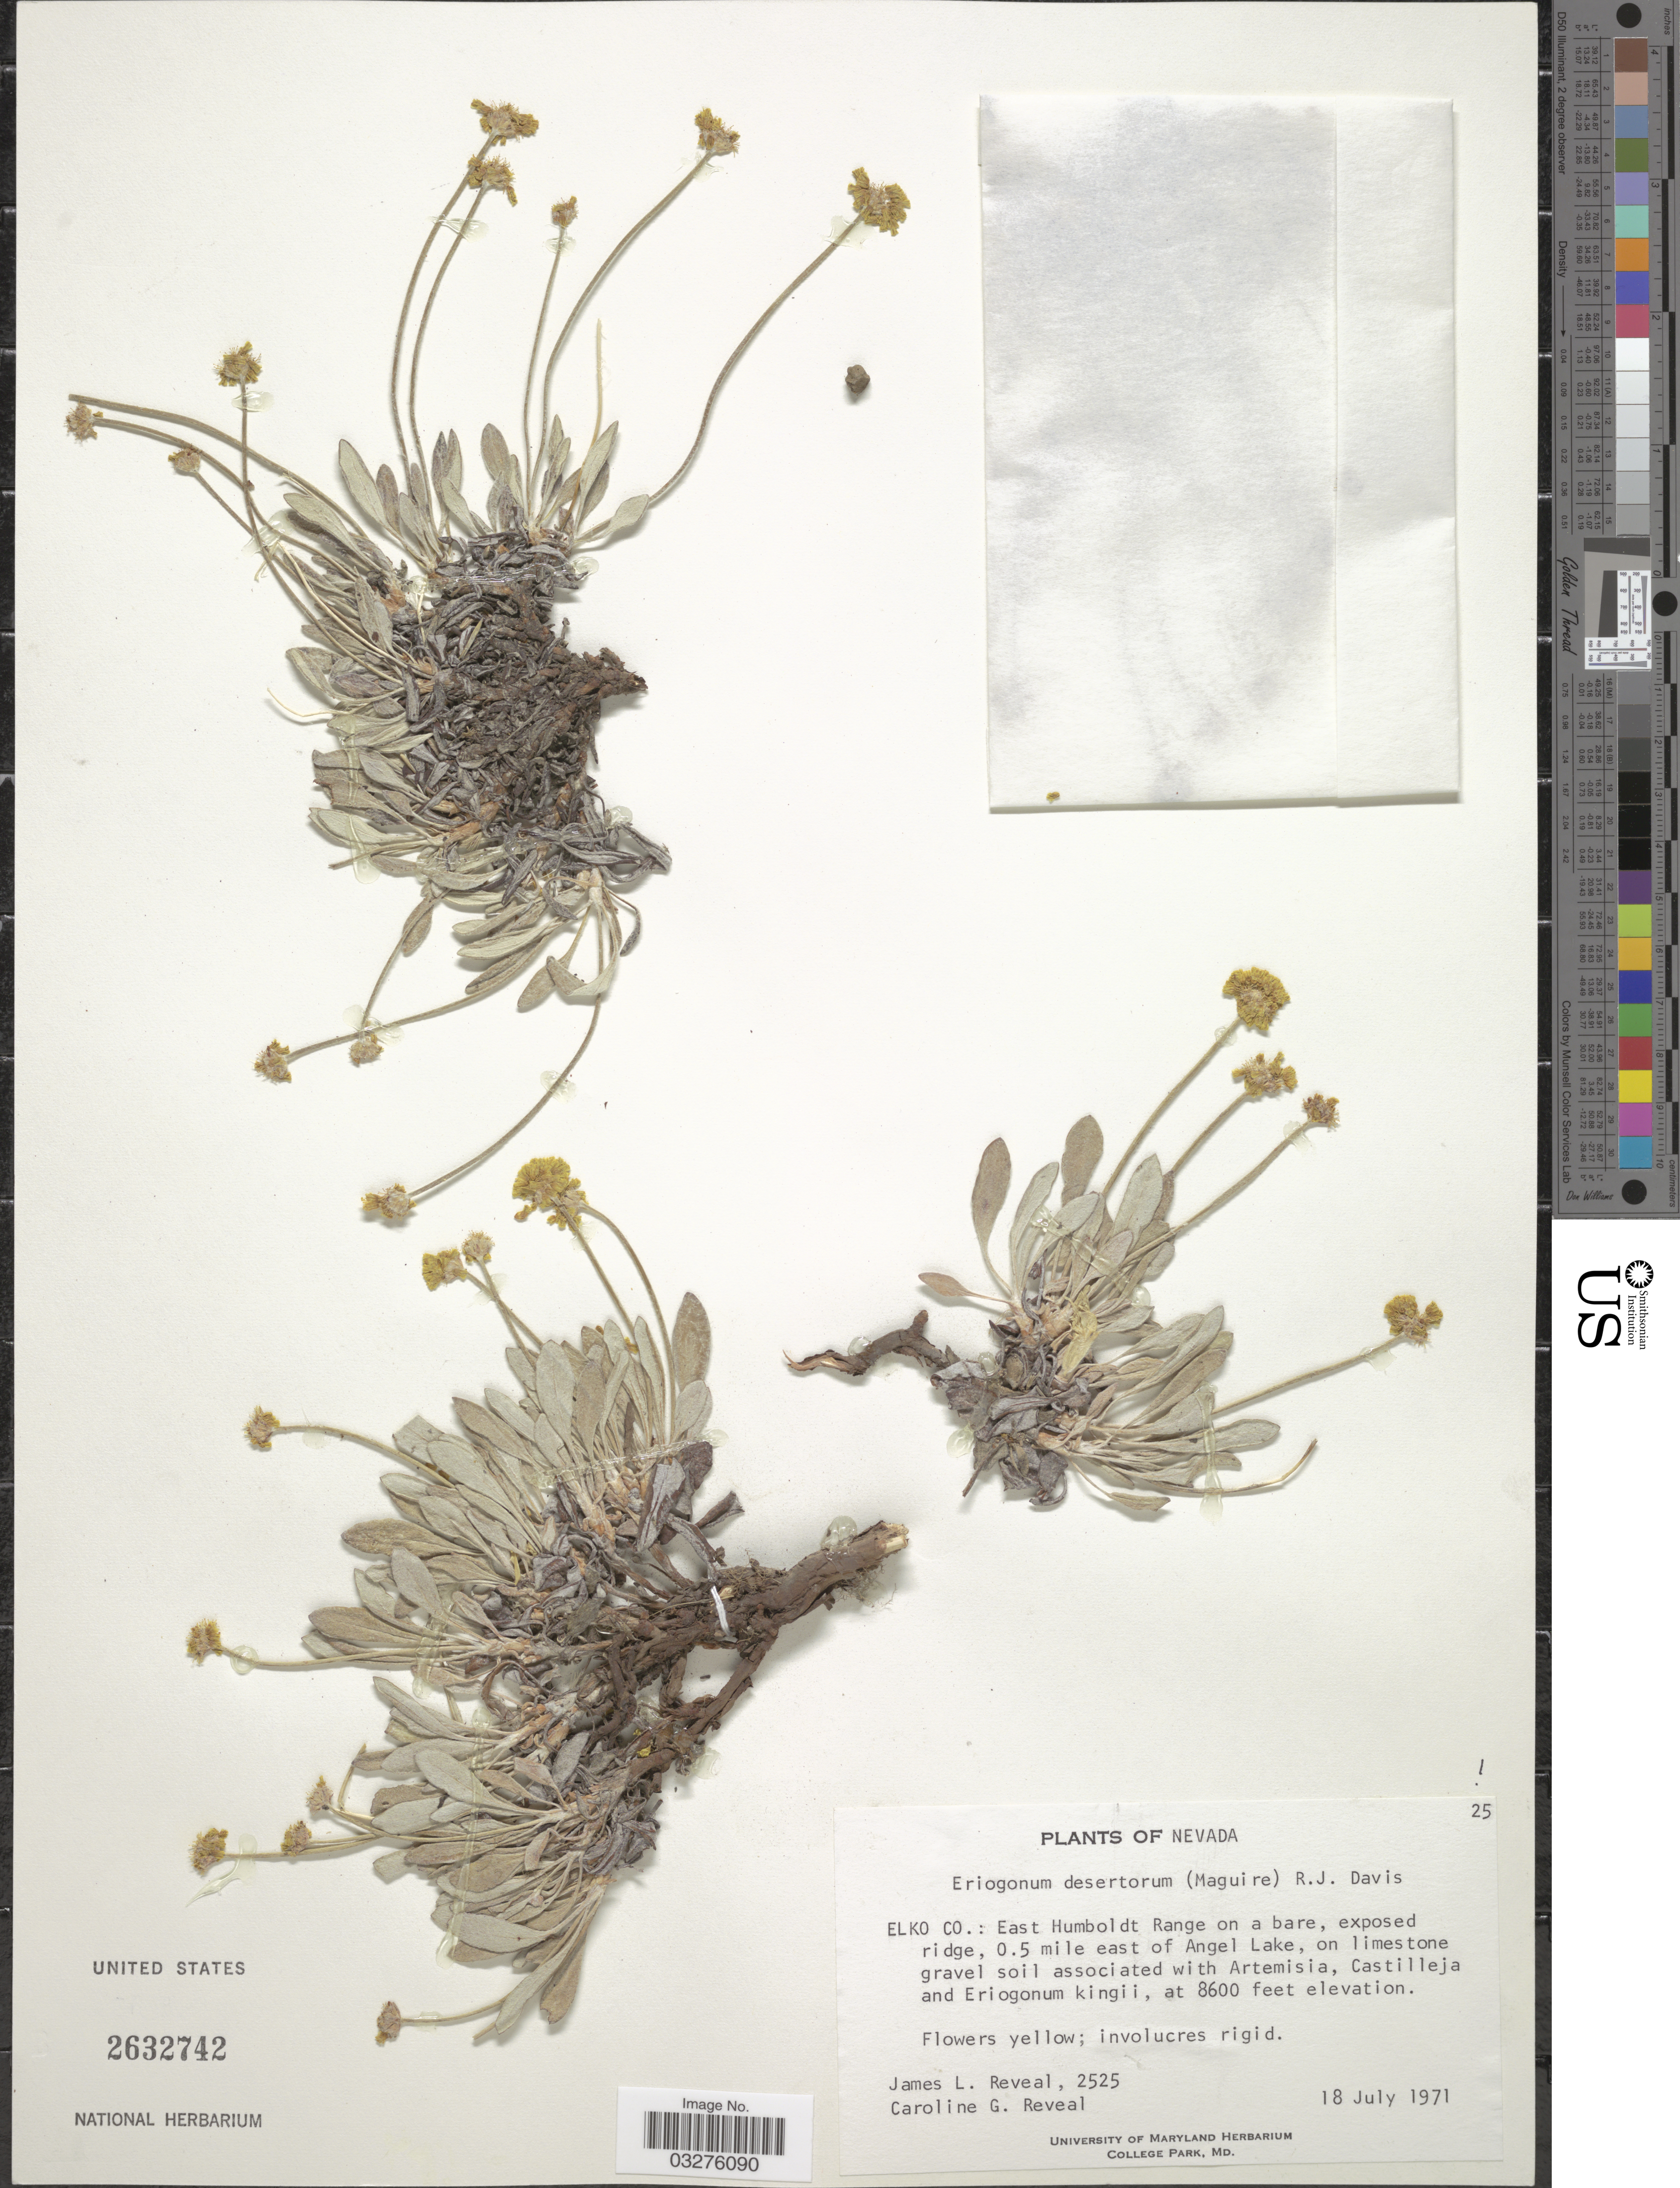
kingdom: Plantae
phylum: Tracheophyta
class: Magnoliopsida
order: Caryophyllales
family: Polygonaceae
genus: Eriogonum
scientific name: Eriogonum desertorum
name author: (Maguire) R.J. Davis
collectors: J. L. Reveal & C. G. Reveal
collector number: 2525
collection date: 1971-07-18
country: United States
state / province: Nevada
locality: Elko Co.: East Humboldt Range on a bare, exposed ridge, 0.5 mile east of Angel Lake.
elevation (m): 2621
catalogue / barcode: US 2632742